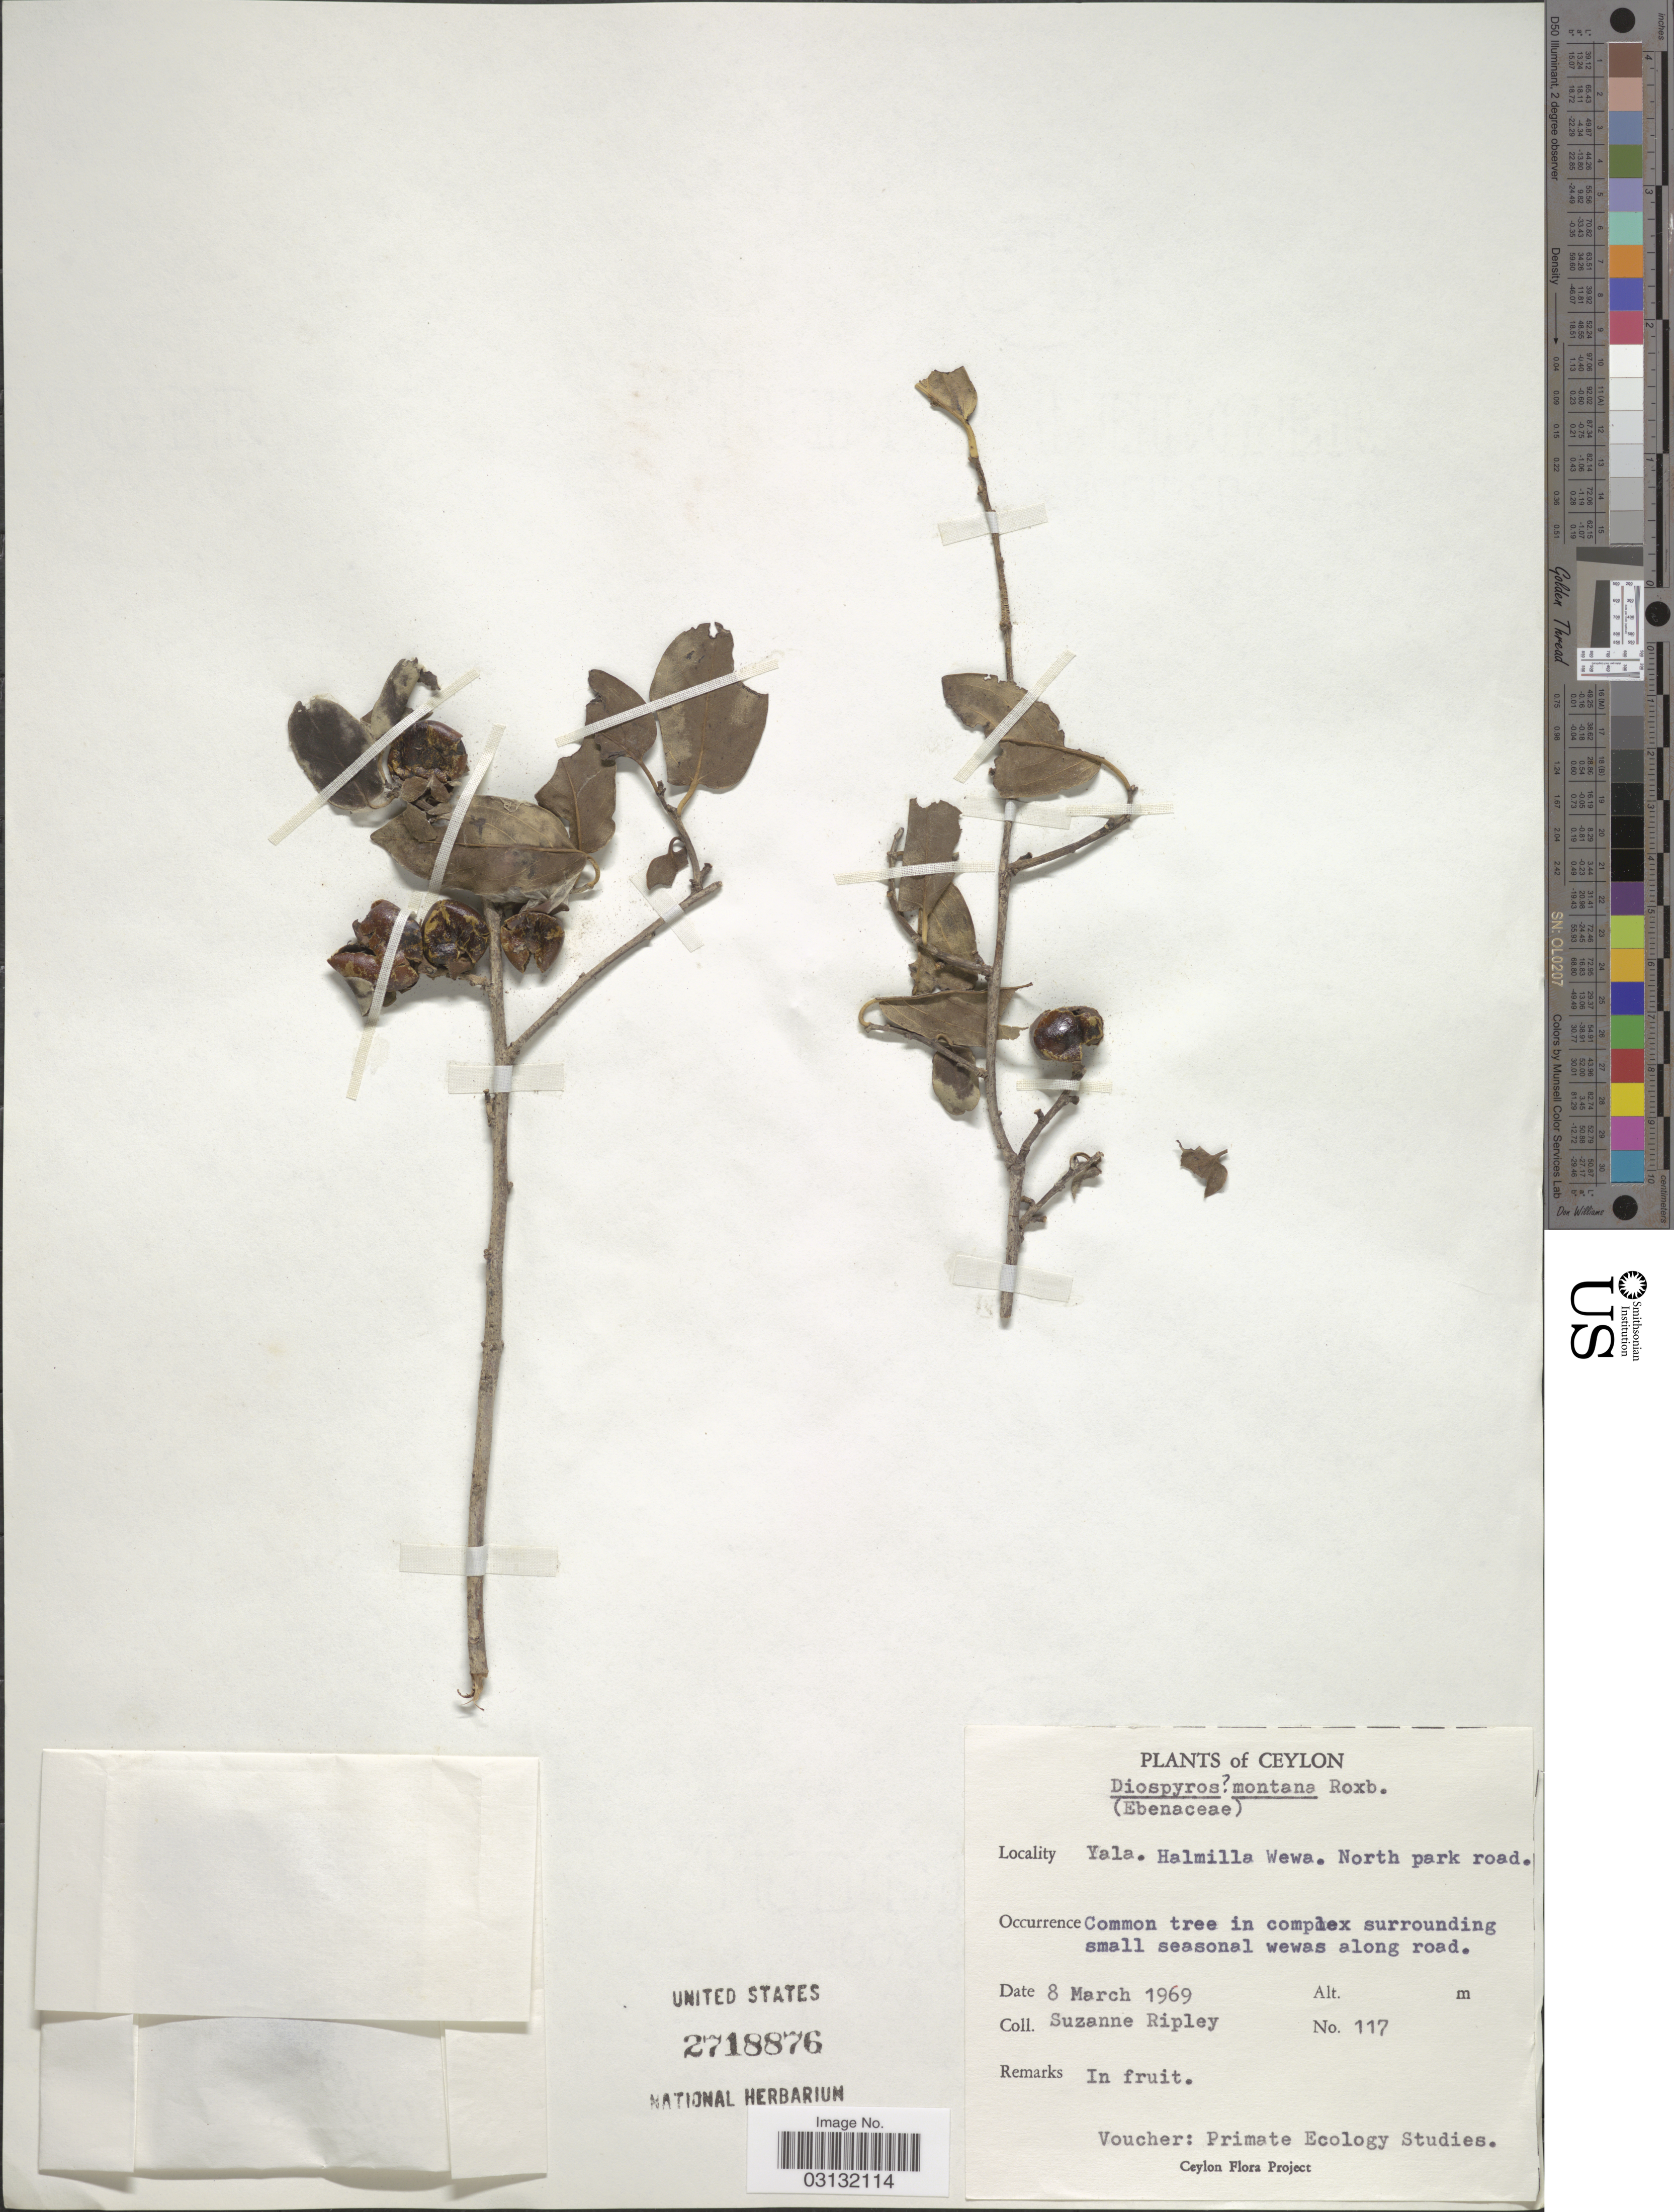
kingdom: Plantae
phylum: Tracheophyta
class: Magnoliopsida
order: Ericales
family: Ebenaceae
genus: Diospyros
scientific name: Diospyros montana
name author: Roxb.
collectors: S. Ripley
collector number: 117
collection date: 1969-03-08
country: Sri Lanka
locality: Ceylon, Yala, Halmilla Wewa, North park road.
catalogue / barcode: US 2718876